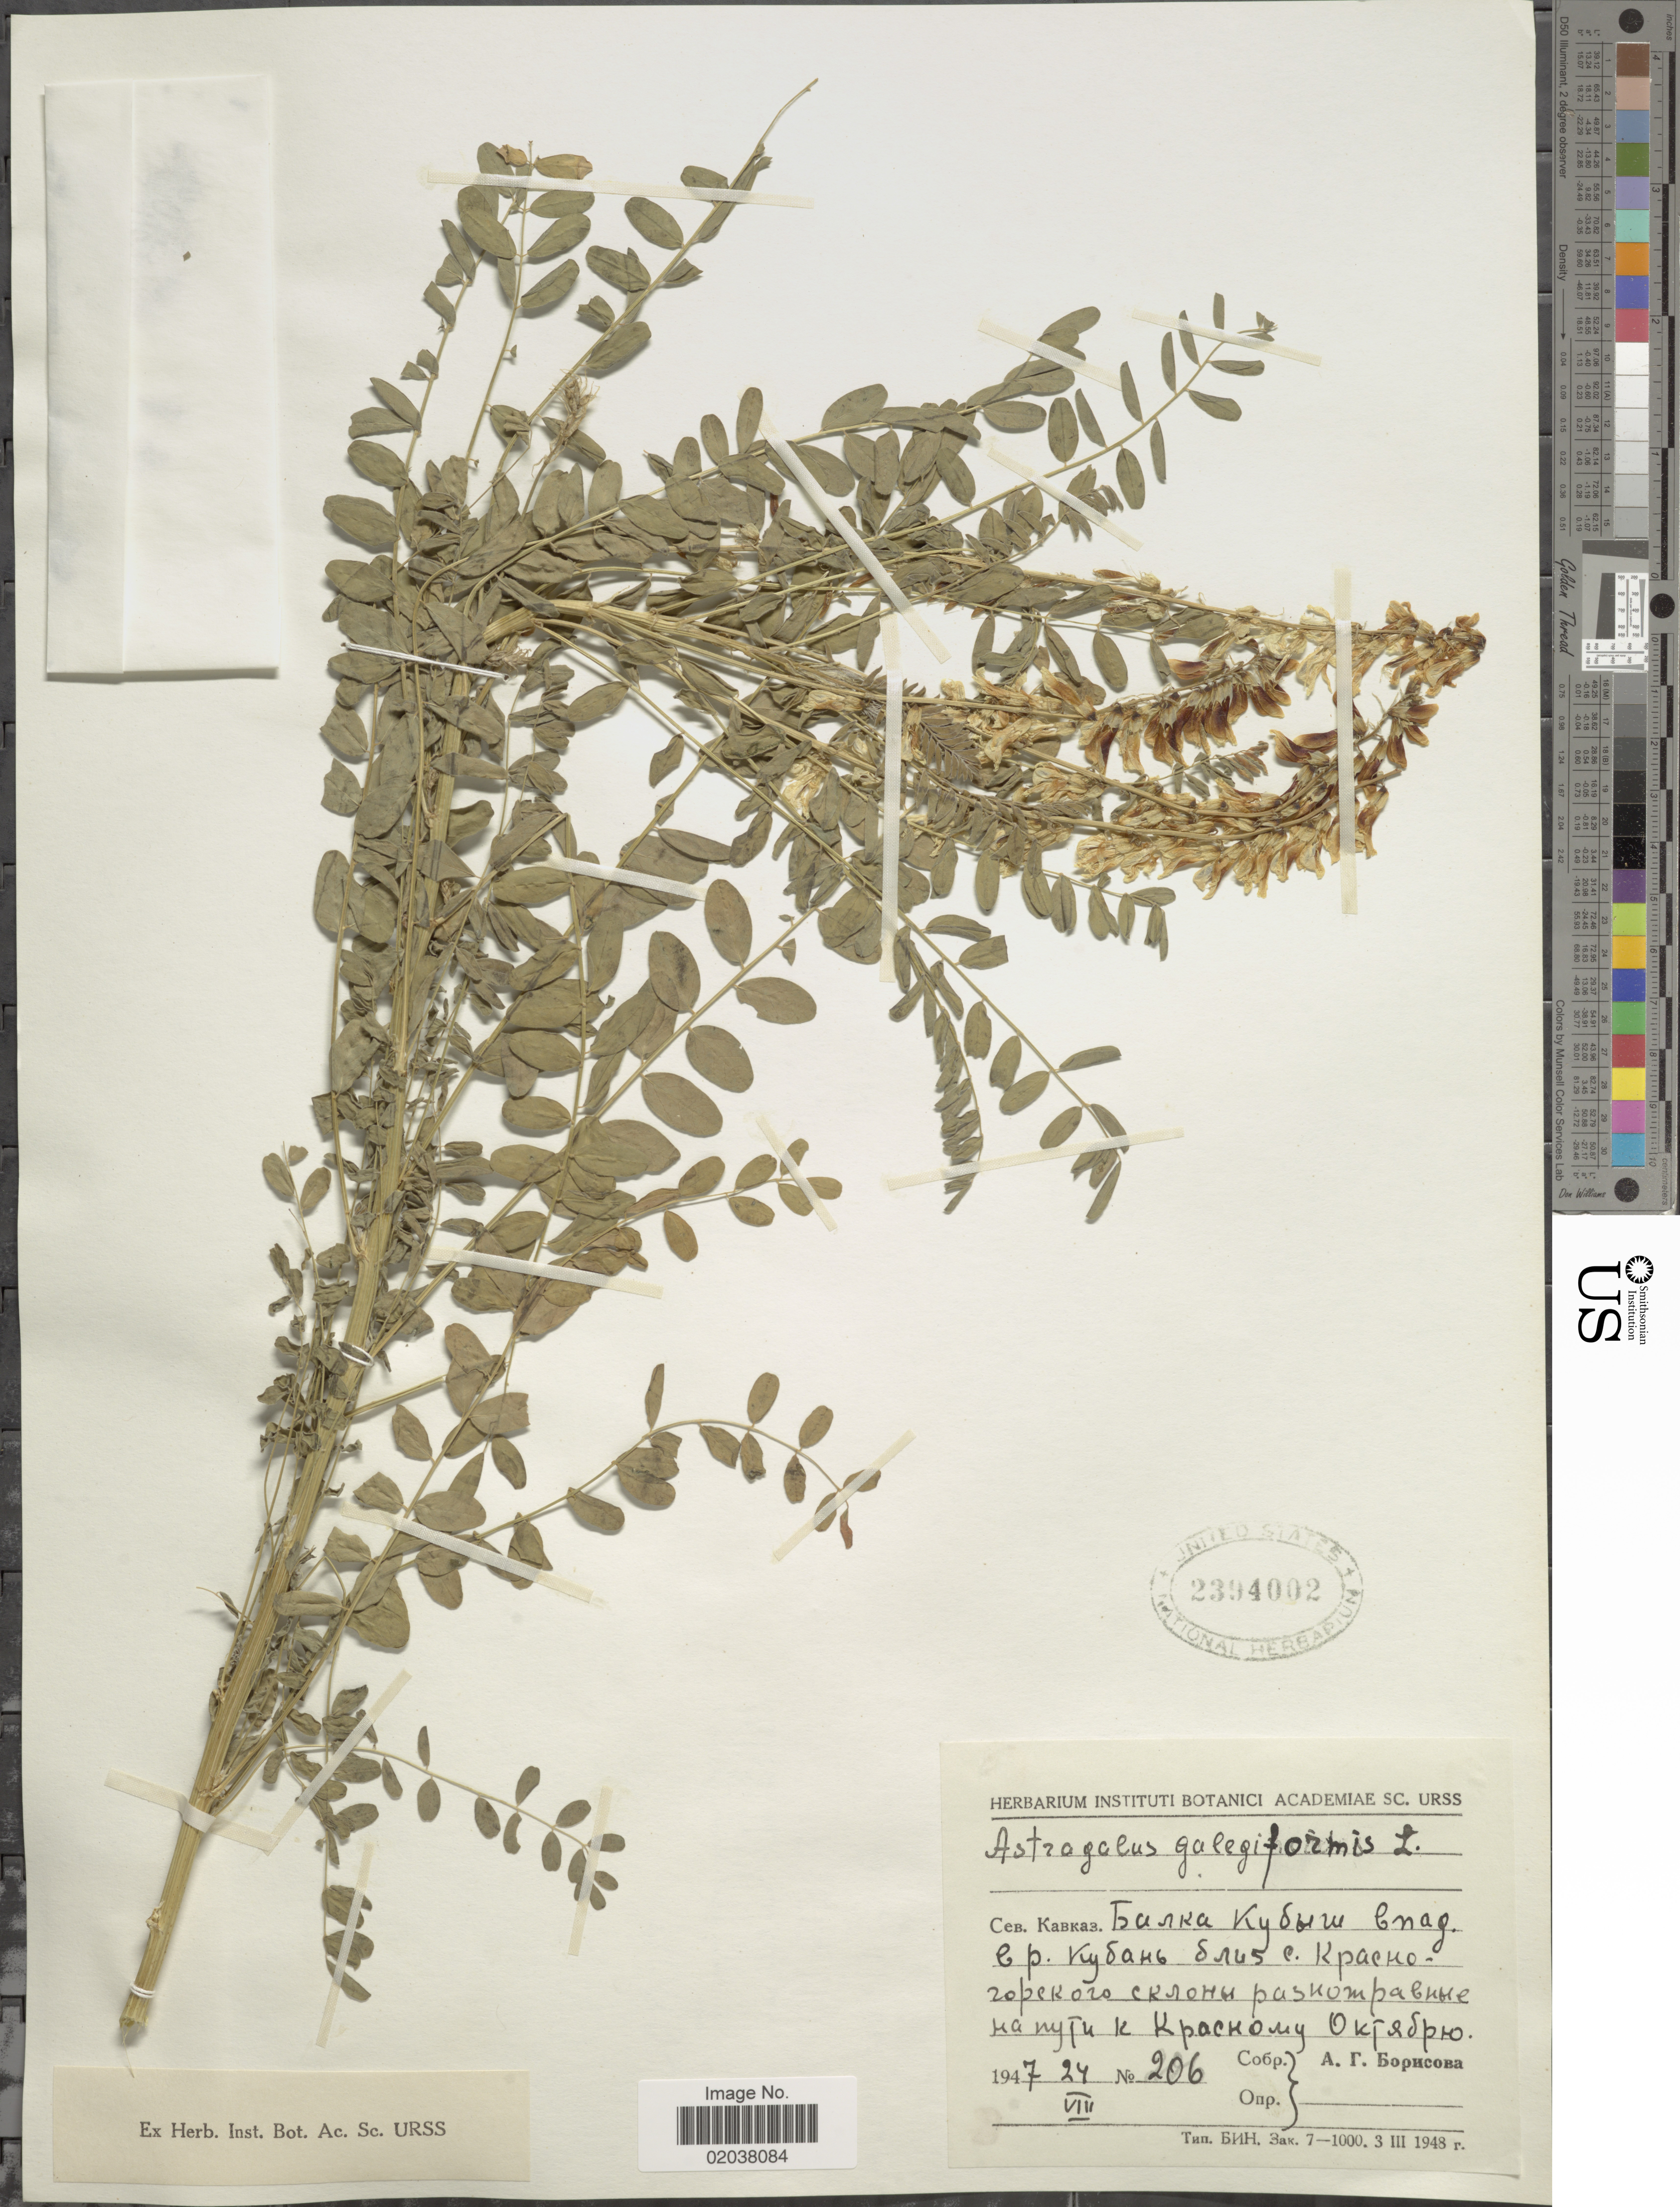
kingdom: Plantae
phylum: Tracheophyta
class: Magnoliopsida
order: Fabales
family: Fabaceae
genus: Astragalus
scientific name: Astragalus galegiformis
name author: L.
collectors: A. Borisova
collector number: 206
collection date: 1947-08-24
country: Russian Federation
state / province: Krasnodar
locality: Kuban River near village Krasnogorskoe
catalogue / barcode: US 2394002